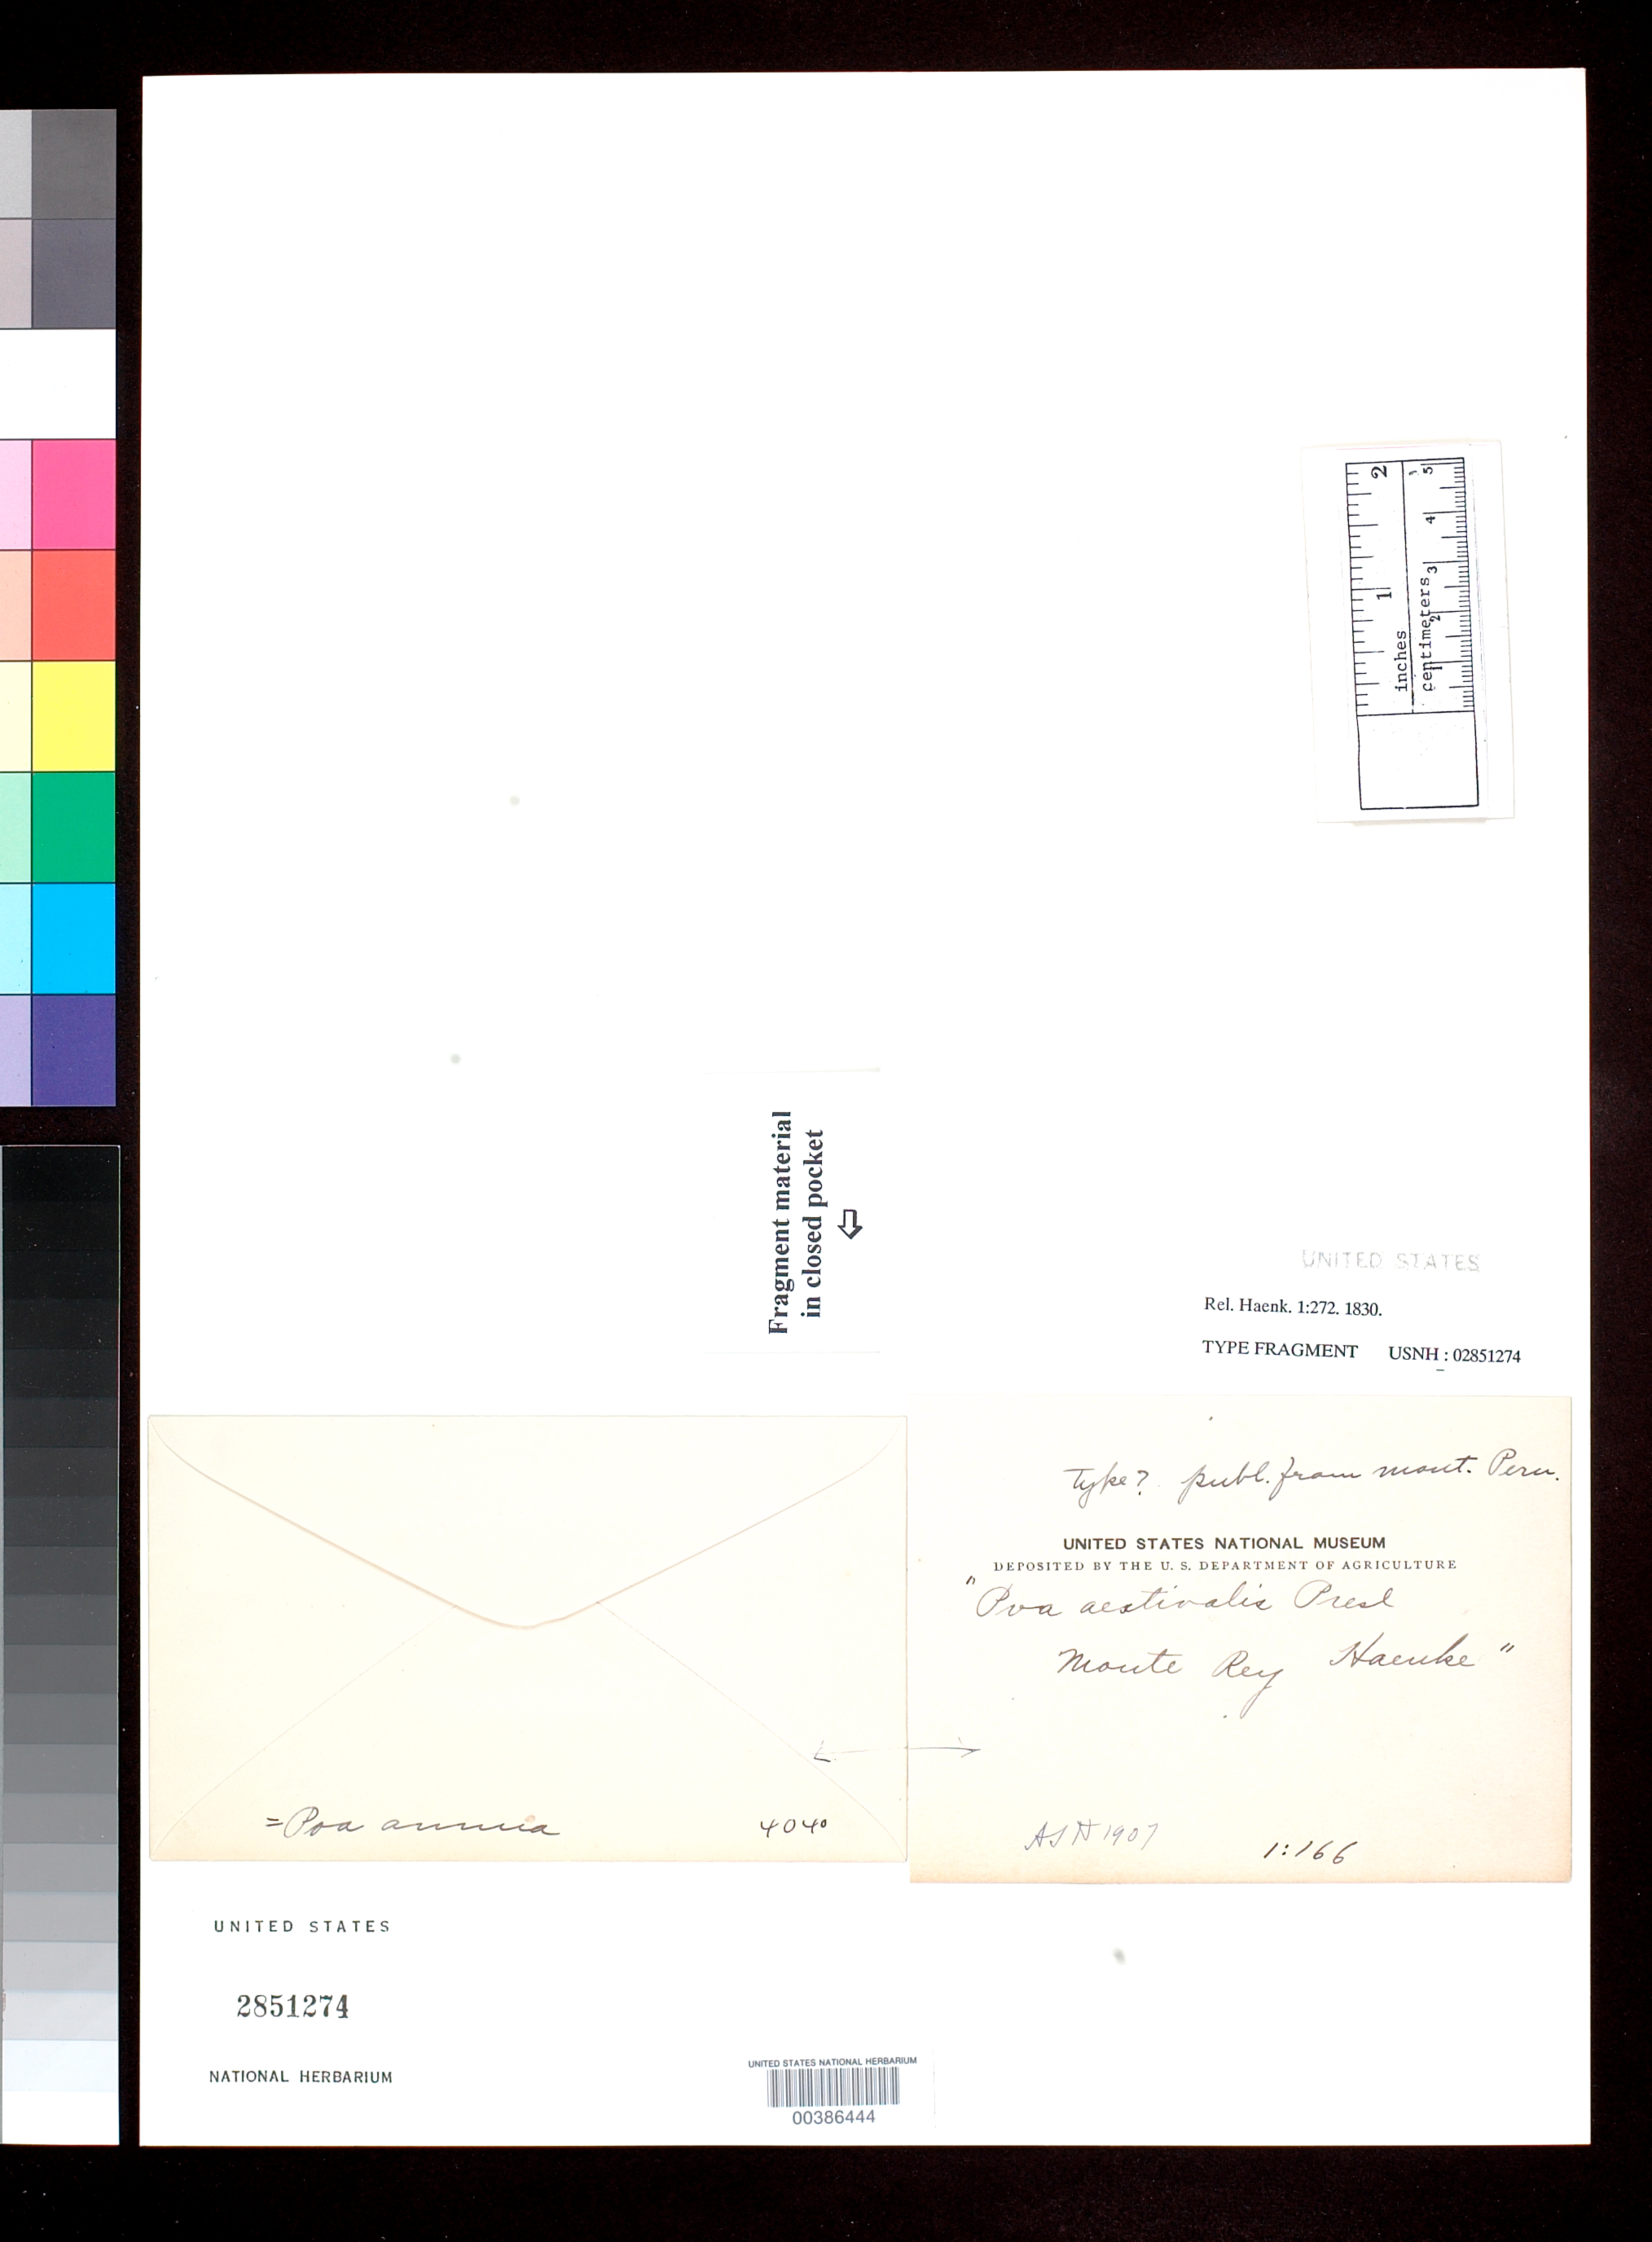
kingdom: Plantae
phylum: Tracheophyta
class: Liliopsida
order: Poales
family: Poaceae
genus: Poa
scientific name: Poa aestivalis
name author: J. Presl in C. Presl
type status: Type Fragment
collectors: T. P. X. Haenke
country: Peru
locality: Monte Rey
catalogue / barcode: US 2851274